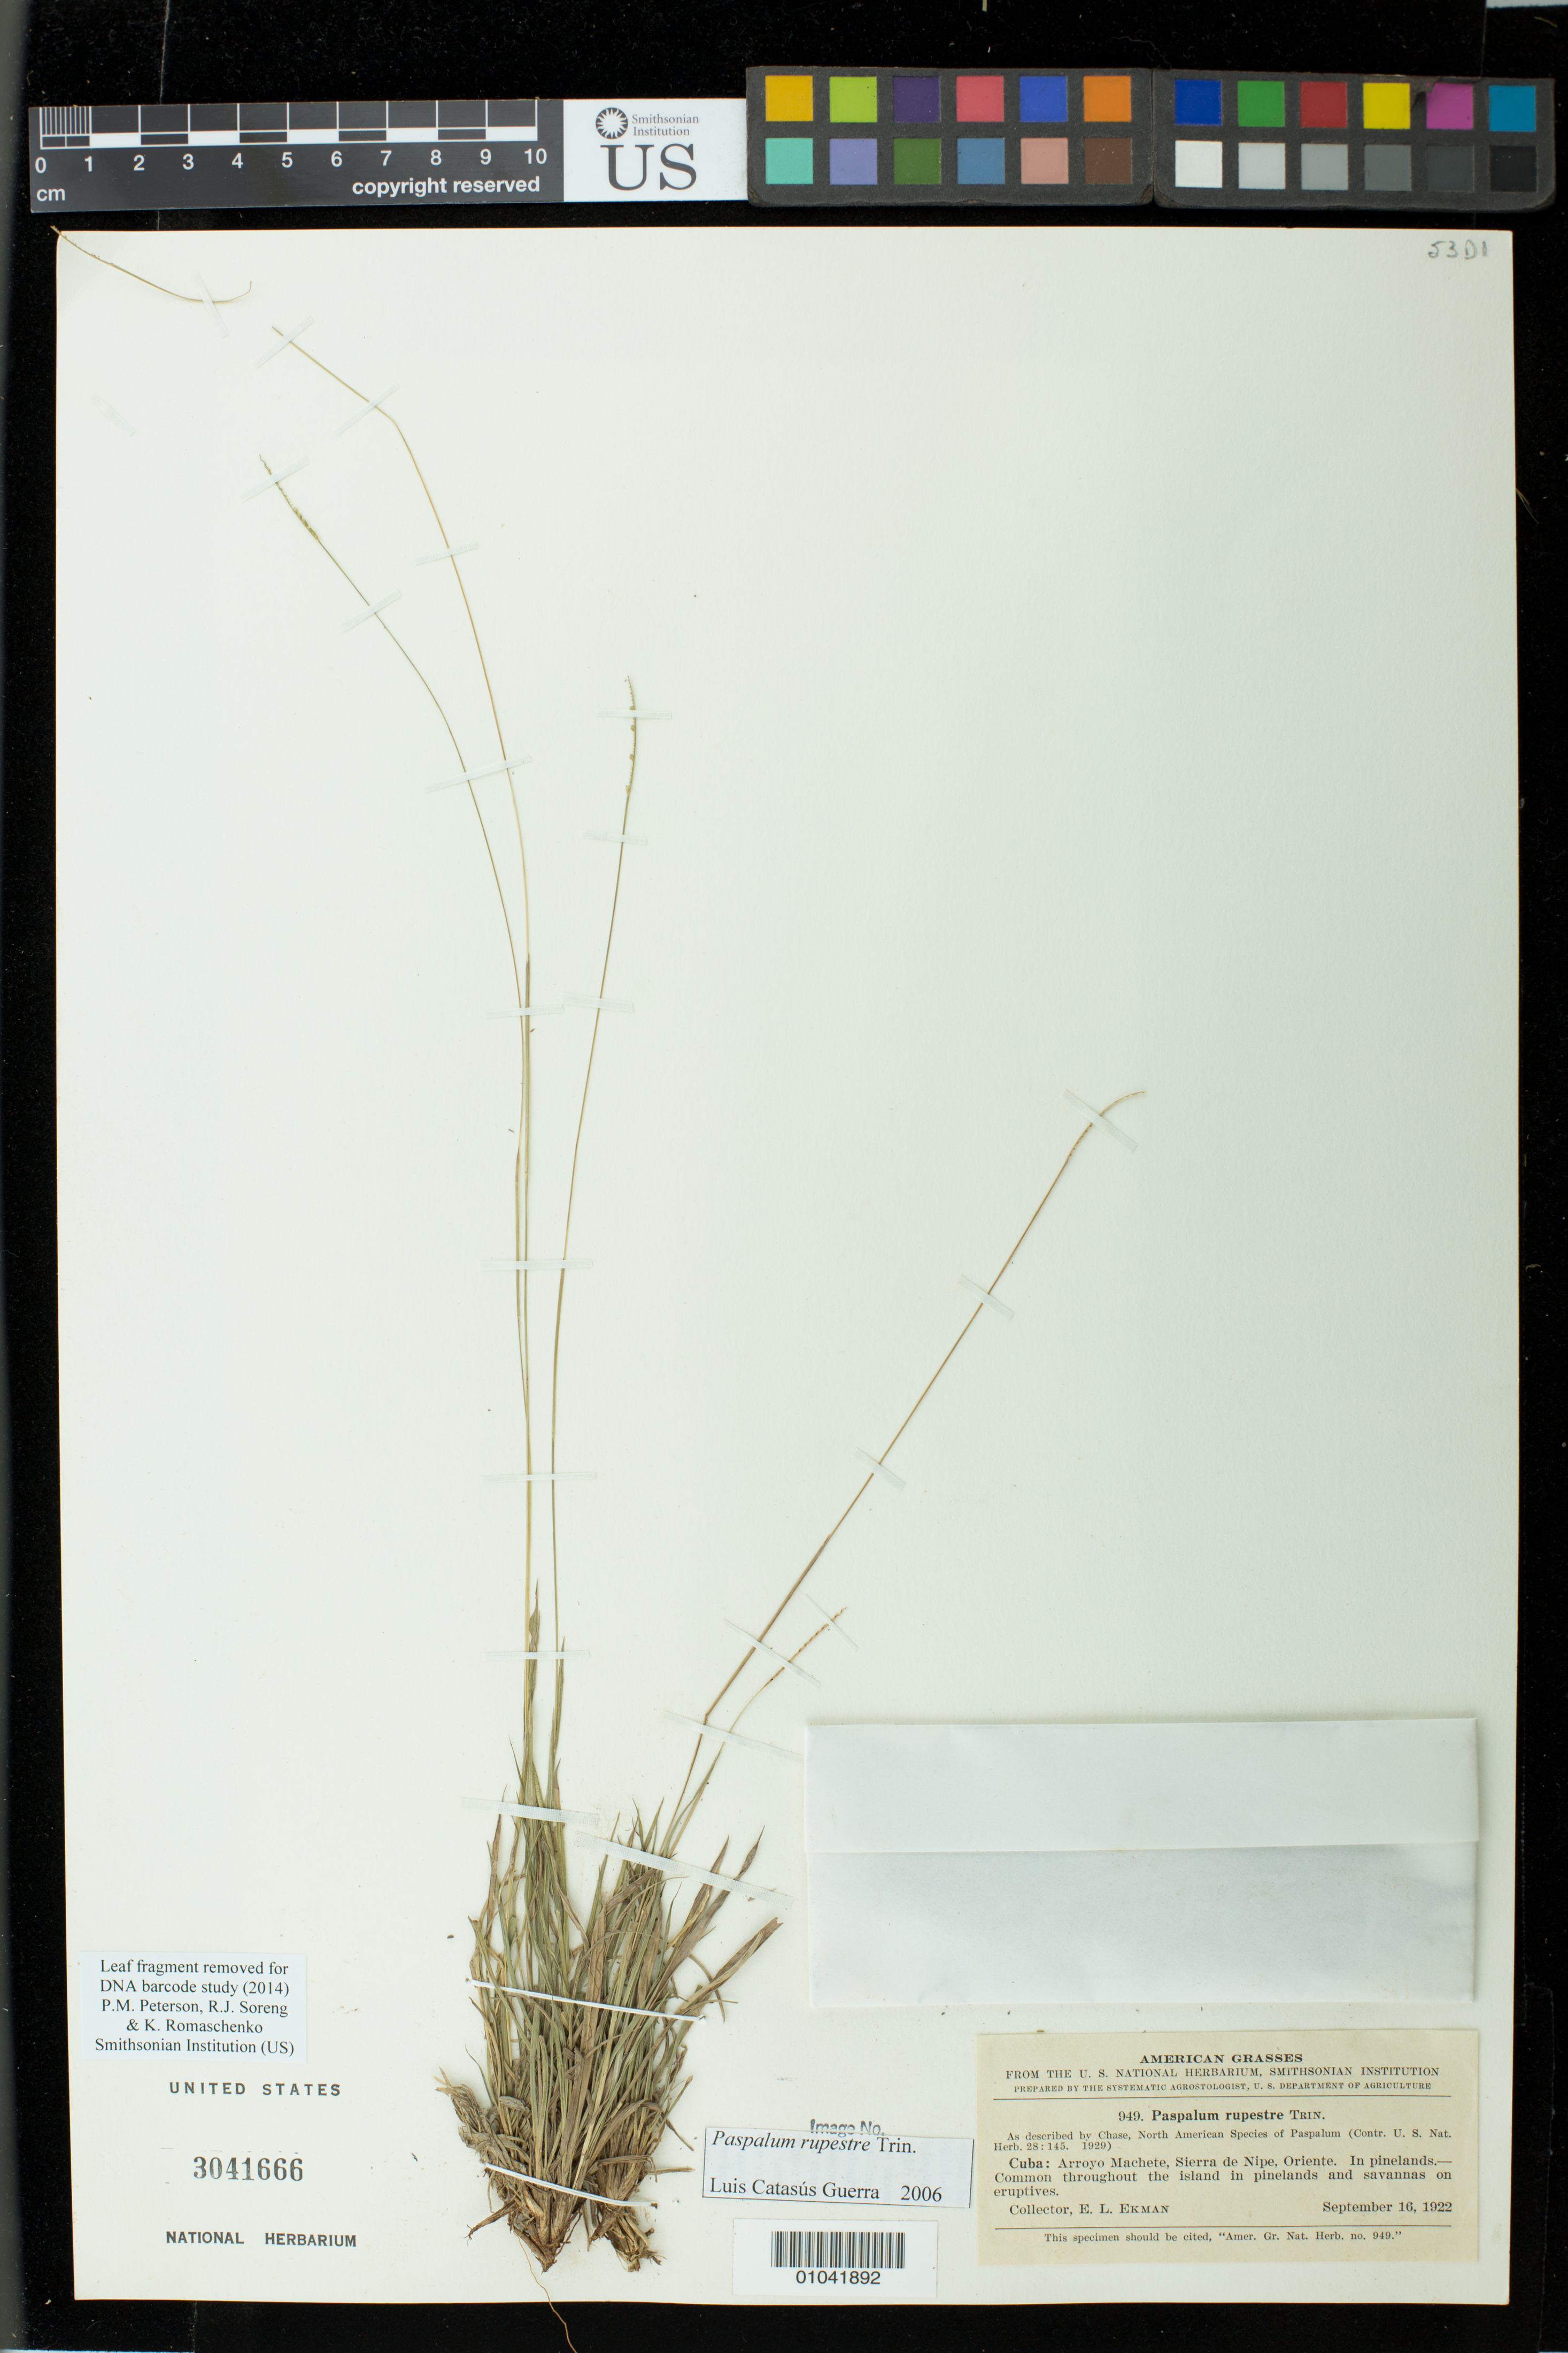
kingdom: Plantae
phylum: Tracheophyta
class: Liliopsida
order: Poales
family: Poaceae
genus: Paspalum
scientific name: Paspalum rupestre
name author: Trin.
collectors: E. L. Ekman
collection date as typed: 16 Sep 1922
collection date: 1922-09-16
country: Cuba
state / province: Holguín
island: Cuba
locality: Arroyo Machete, Sierra de Nipe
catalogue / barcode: US 3041666